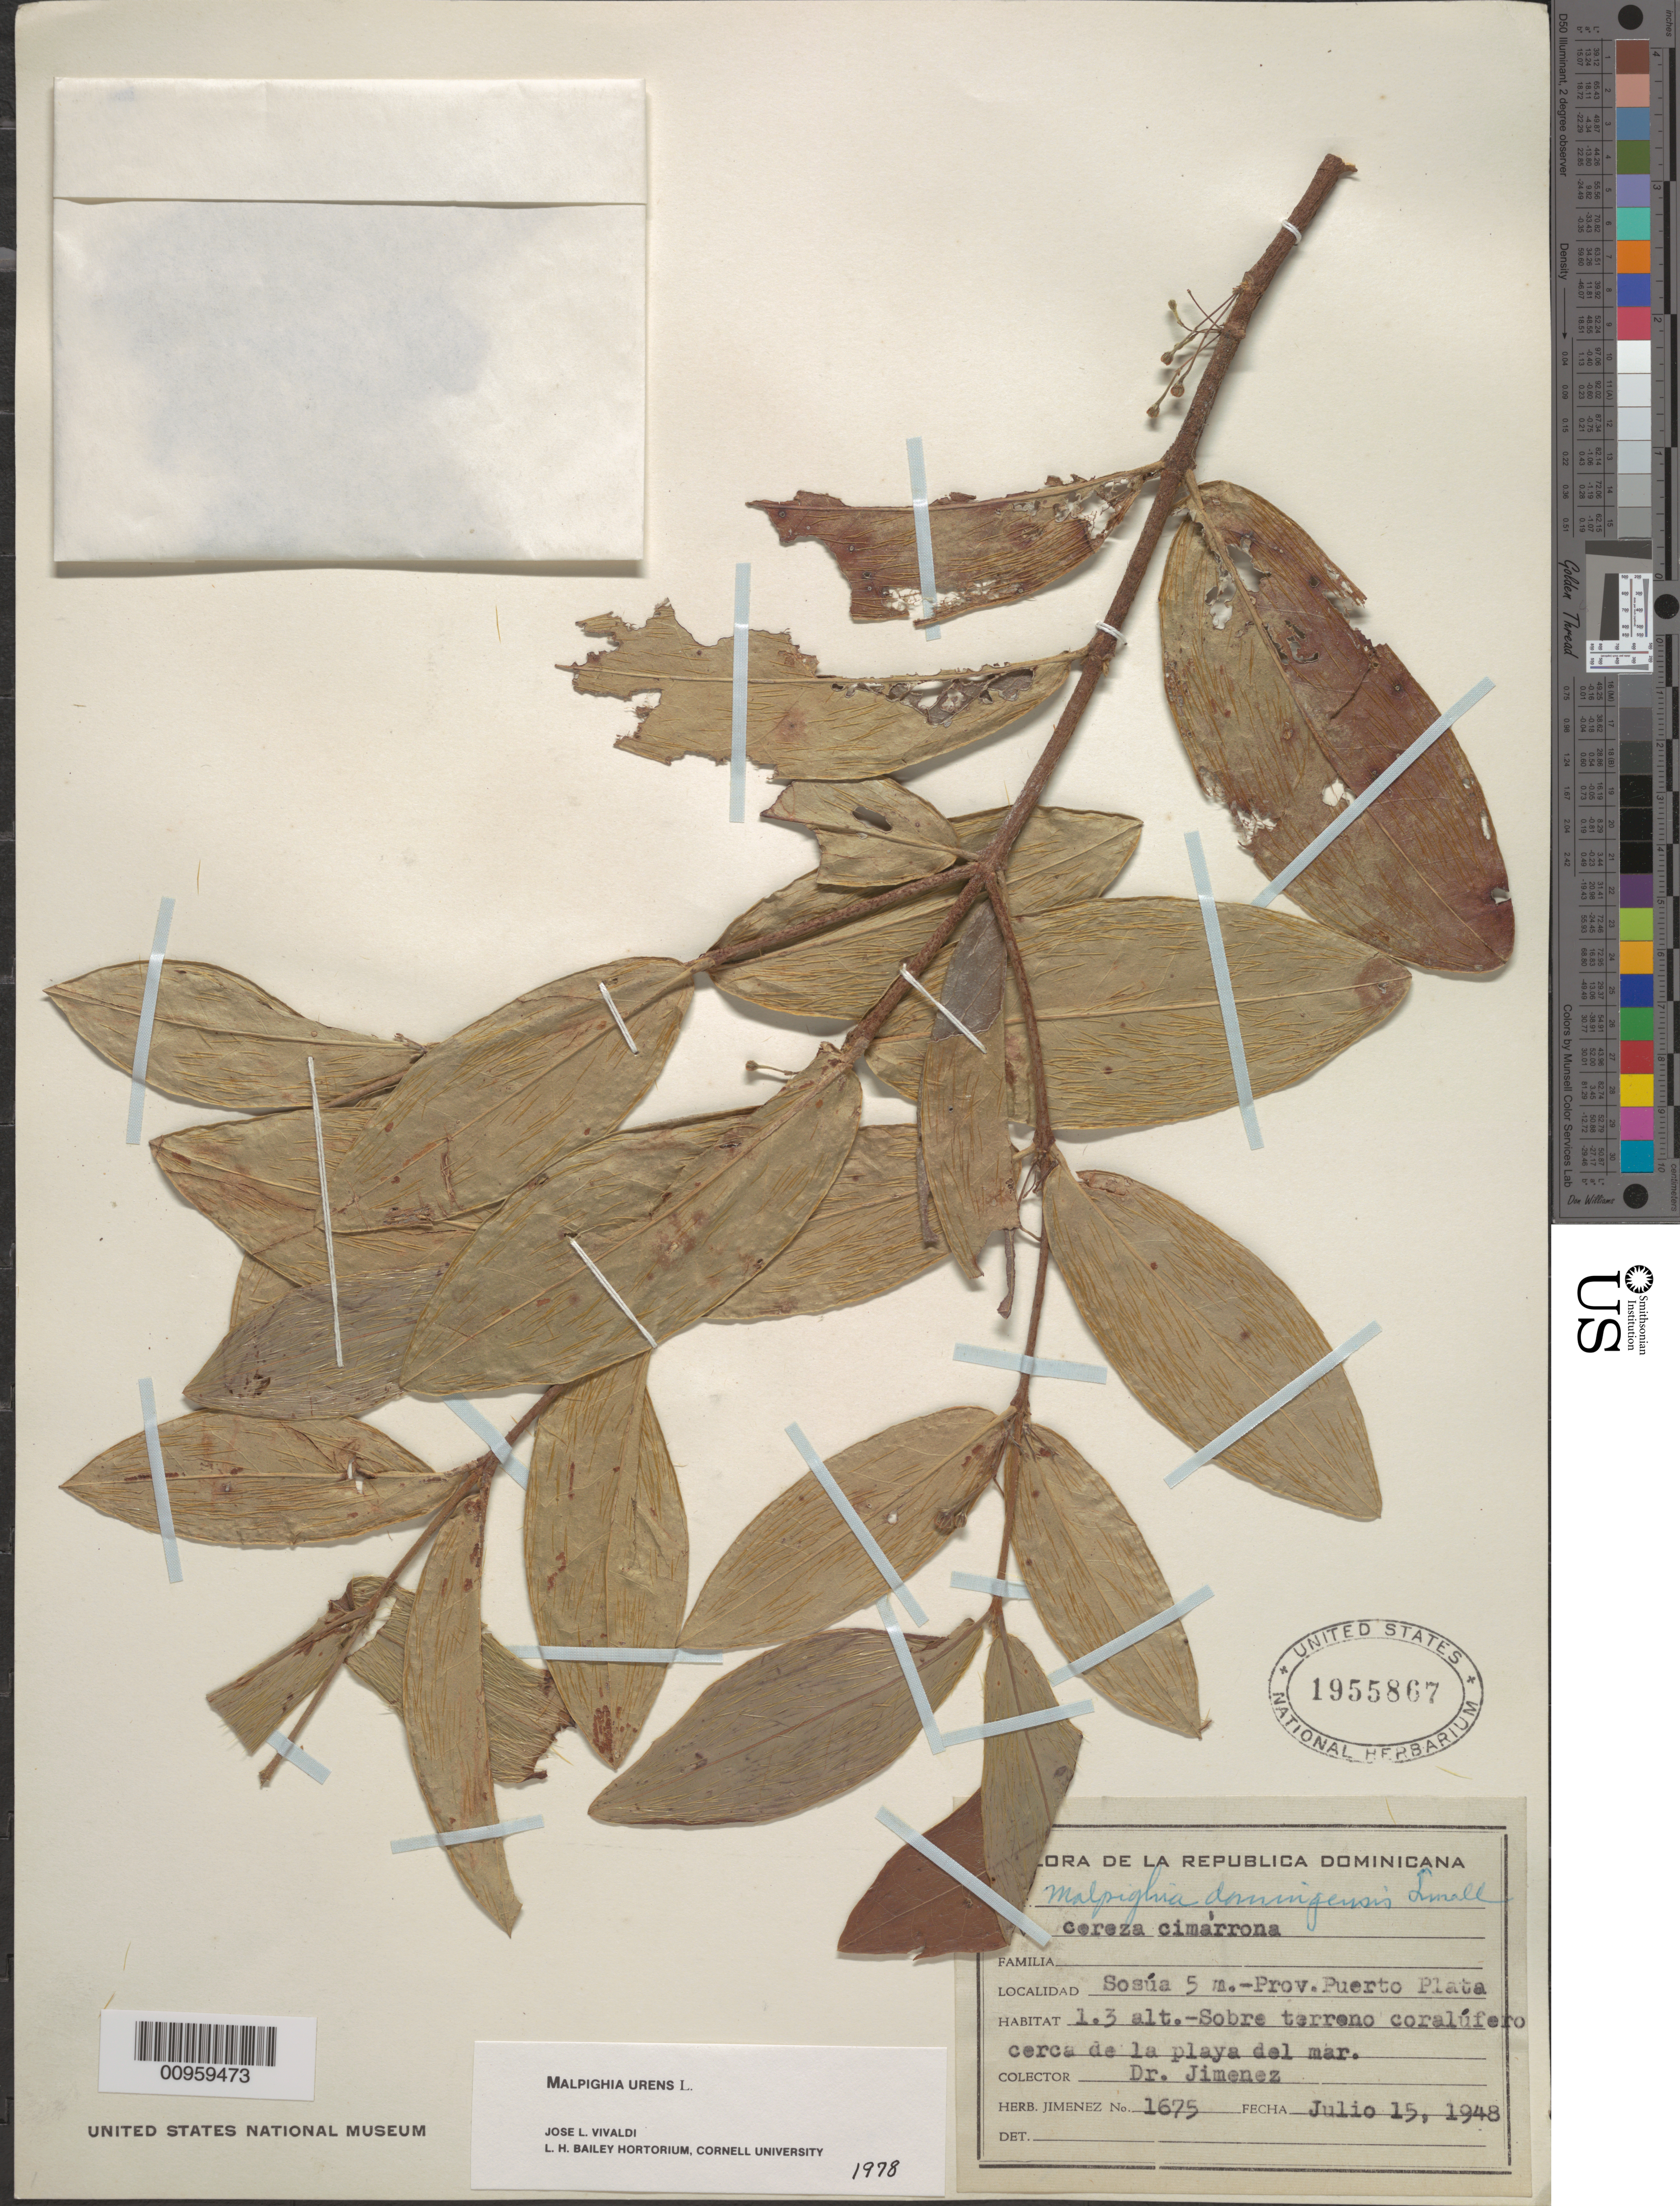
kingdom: Plantae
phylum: Tracheophyta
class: Magnoliopsida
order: Malpighiales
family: Malpighiaceae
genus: Malpighia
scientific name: Malpighia urens subsp. urens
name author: L.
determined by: Vivaldi, J. L., (BH), Cornell University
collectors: J. J. Jiménez Almonte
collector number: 1675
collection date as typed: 15 Jul 1948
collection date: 1948-07-15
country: Dominican Republic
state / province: Puerto Plata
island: Hispaniola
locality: Sosúa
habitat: Sobre terreno coralúfero cerca de la playa del mar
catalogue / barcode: US 1955867